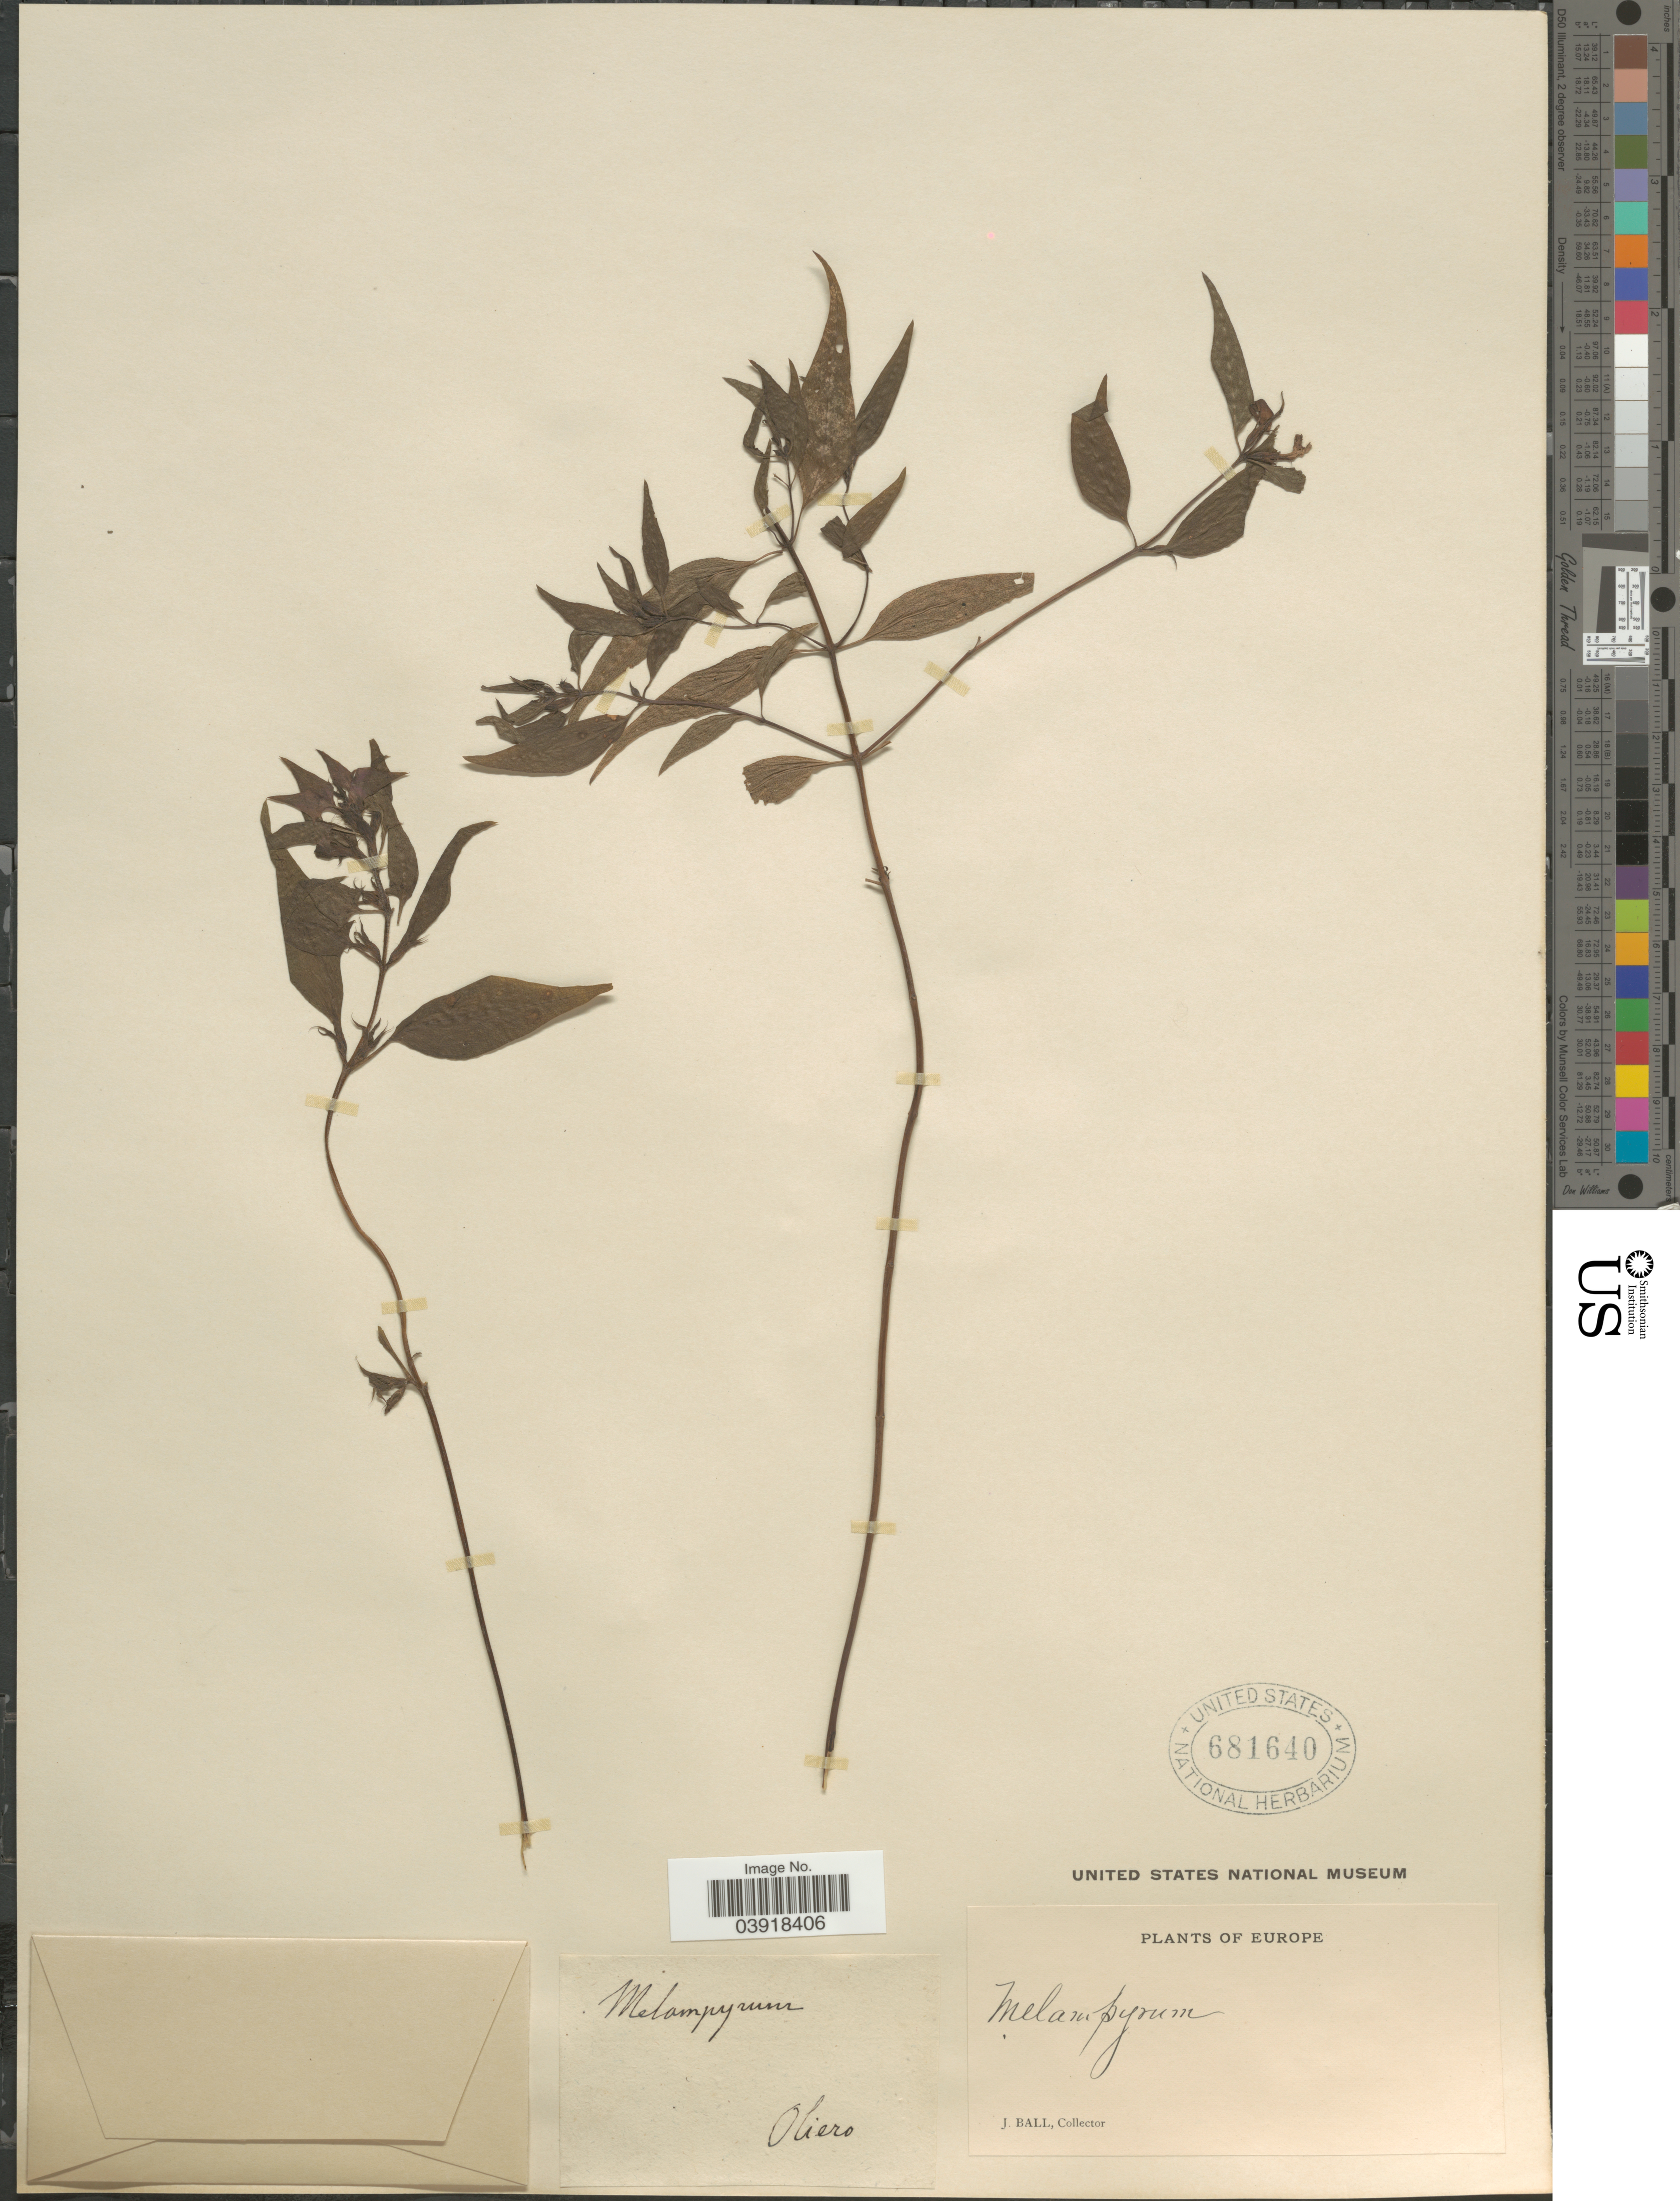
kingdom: Plantae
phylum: Tracheophyta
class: Magnoliopsida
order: Lamiales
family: Orobanchaceae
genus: Melampyrum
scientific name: Melampyrum sp.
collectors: J. Ball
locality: Europe.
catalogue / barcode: US 681640